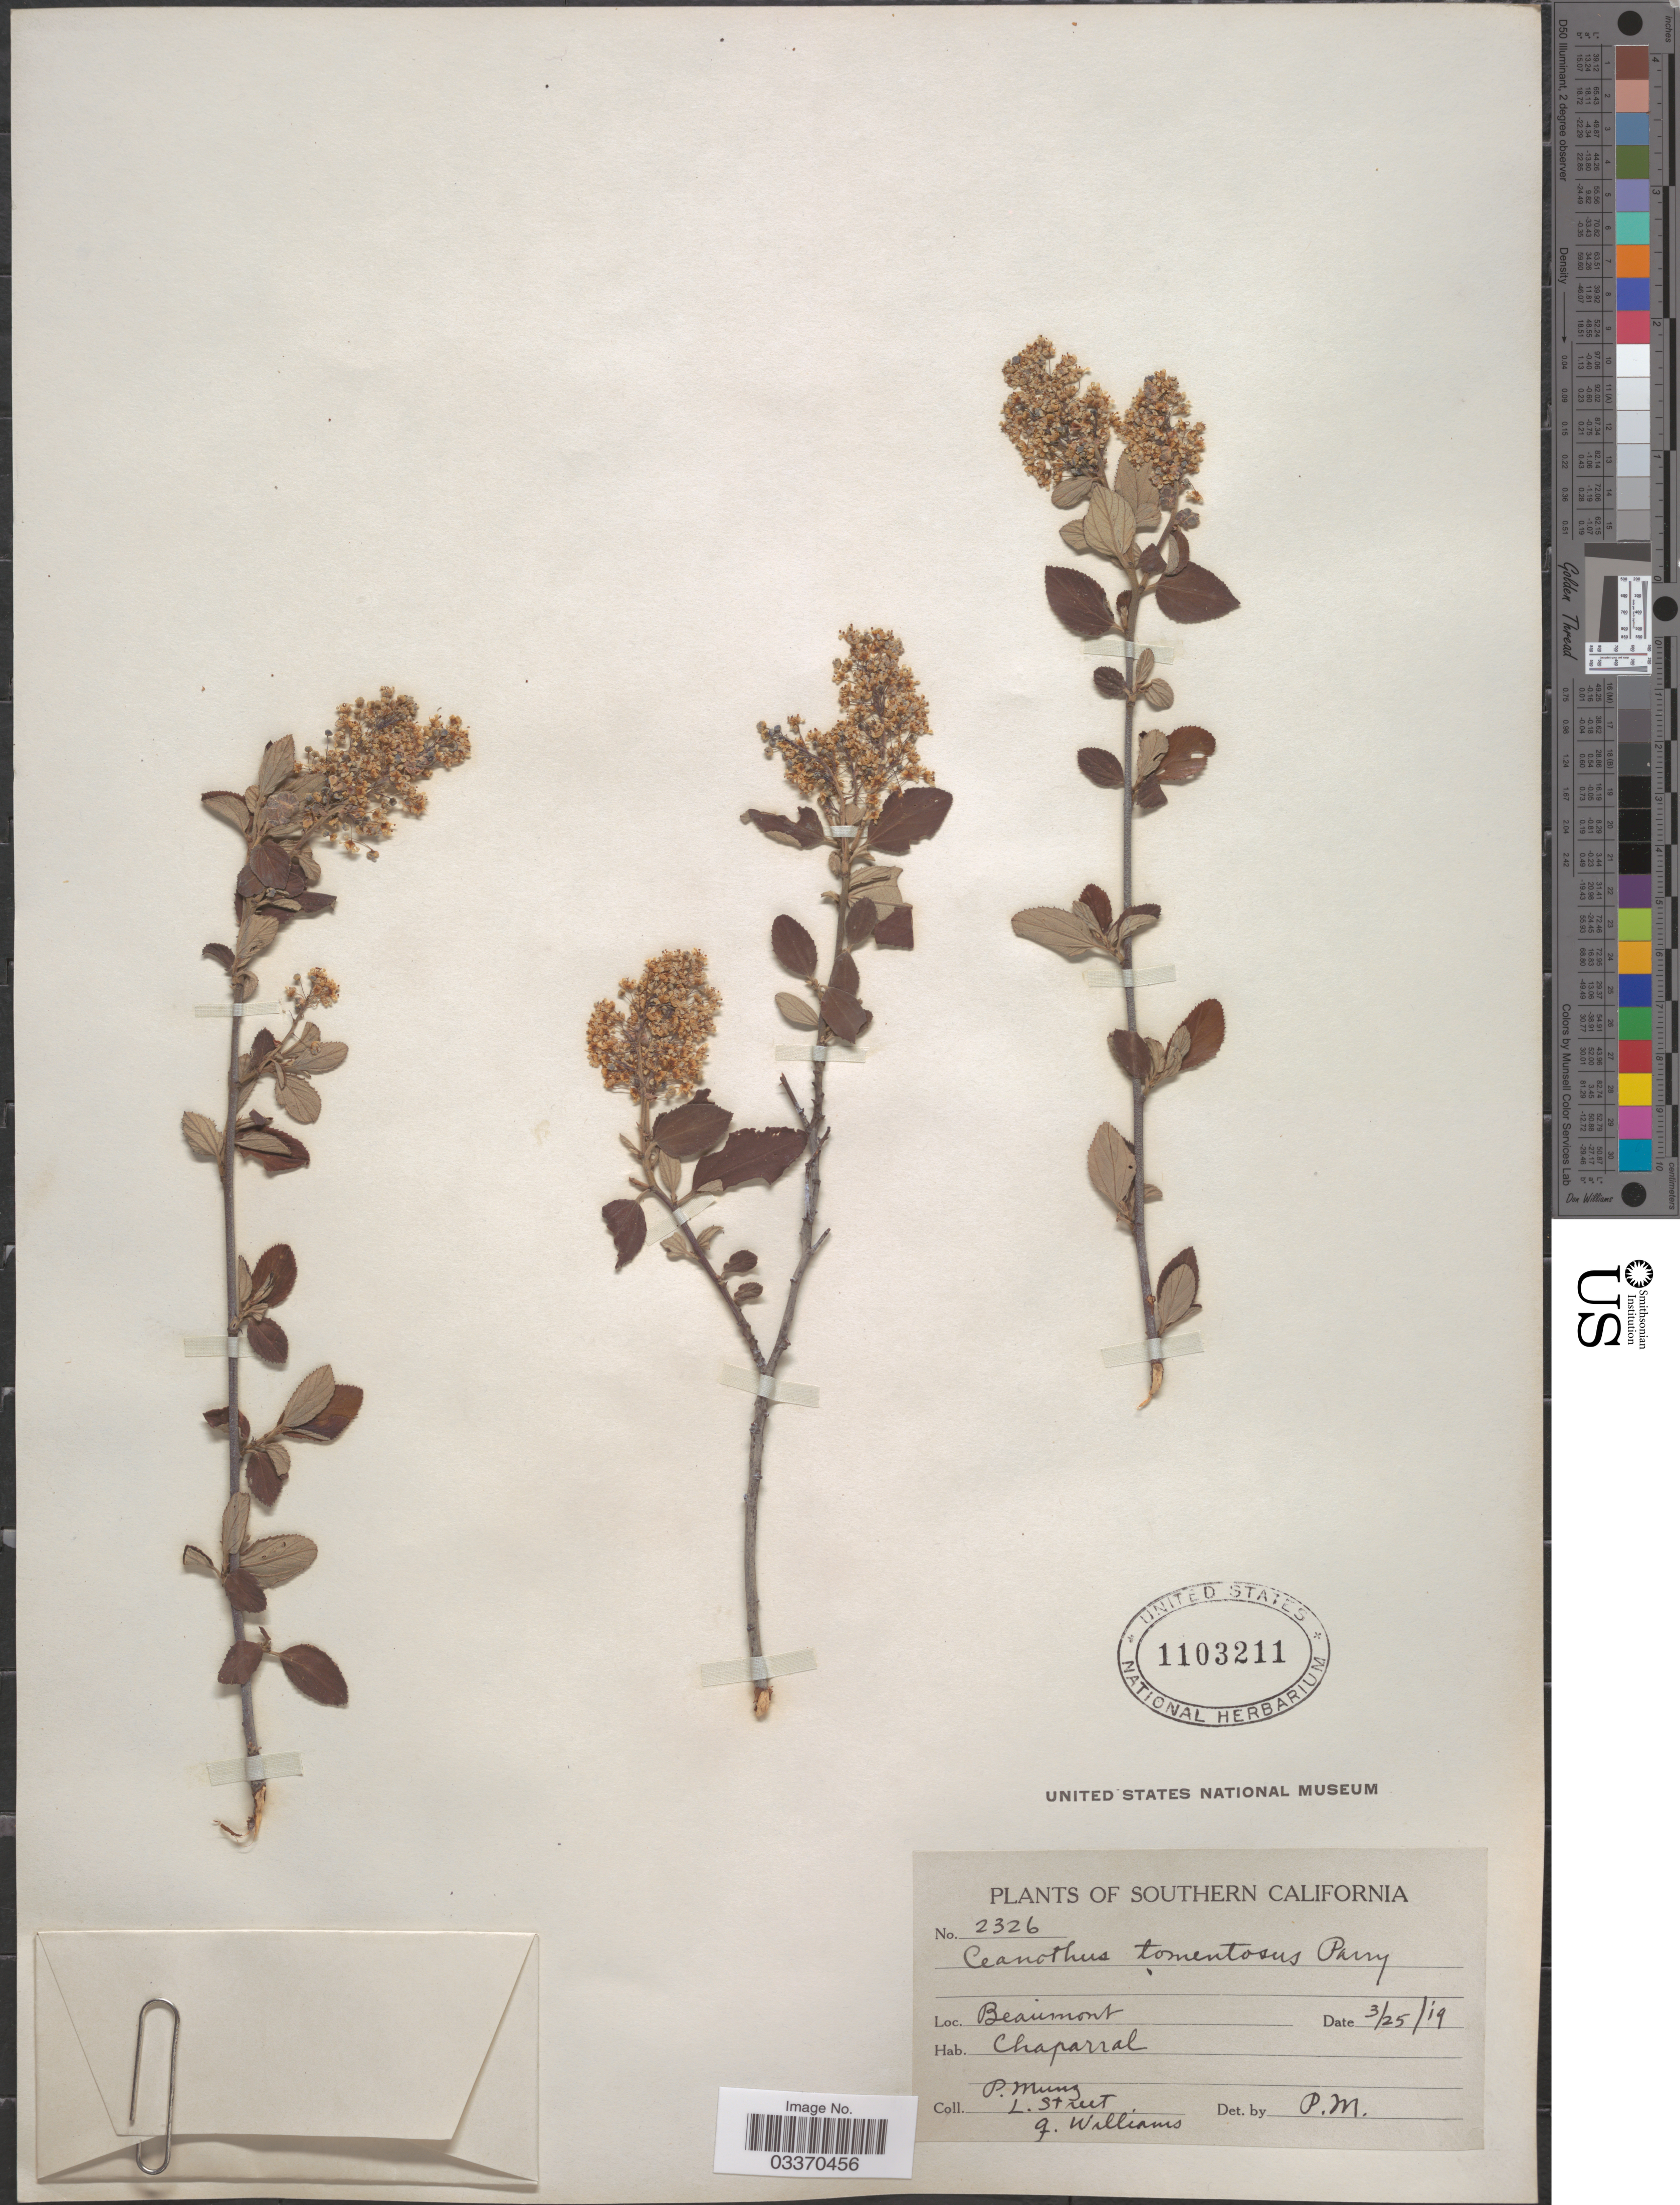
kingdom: Plantae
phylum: Tracheophyta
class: Magnoliopsida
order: Rosales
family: Rhamnaceae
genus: Ceanothus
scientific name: Ceanothus tomentosus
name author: Parry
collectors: P. Munz, L. Street & F. Williams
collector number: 2326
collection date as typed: Transcribed d/m/y: 25/3/19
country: United States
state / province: California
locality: Southern California. Beaumont.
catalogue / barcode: US 1103211